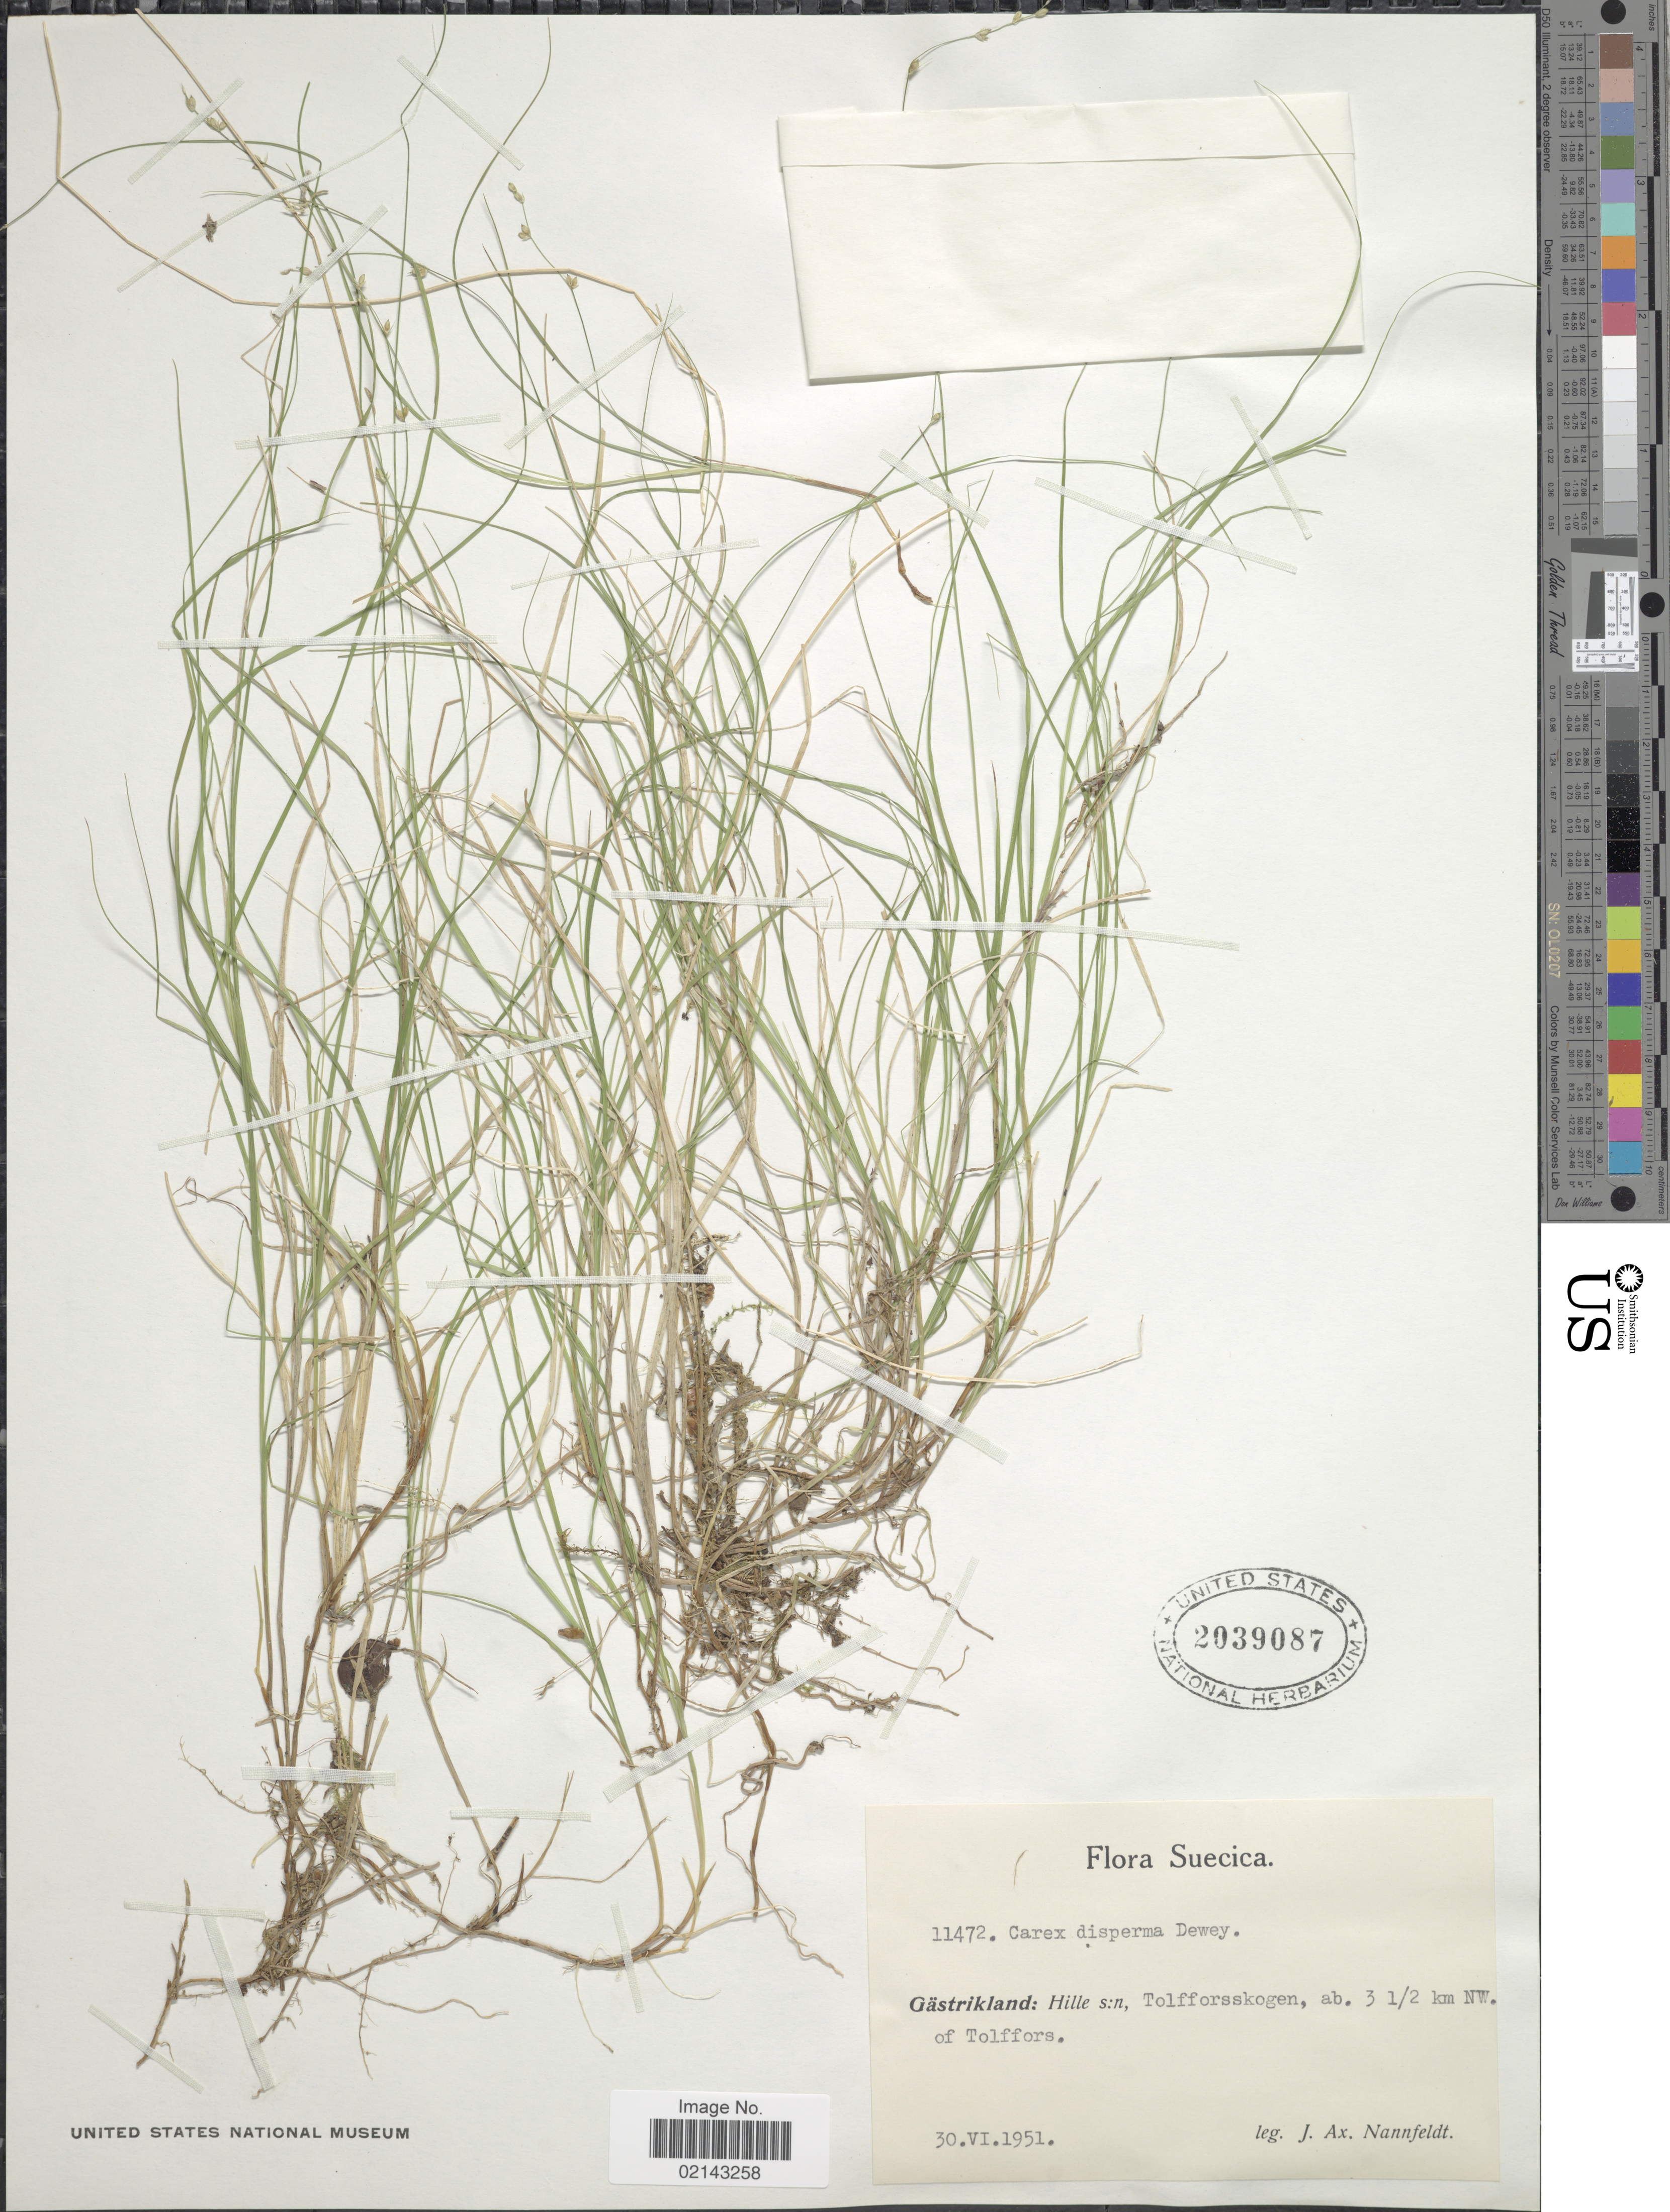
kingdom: Plantae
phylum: Tracheophyta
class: Liliopsida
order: Poales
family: Cyperaceae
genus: Carex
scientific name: Carex disperma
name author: Dewey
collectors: J. Nannfeldt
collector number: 11472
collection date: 1951-06-30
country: Sweden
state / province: Gavleborg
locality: Gästrikland: Hille s:n, Tolfforsskogen, ab. 3½ km NW of Tolffors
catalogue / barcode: US 2039087